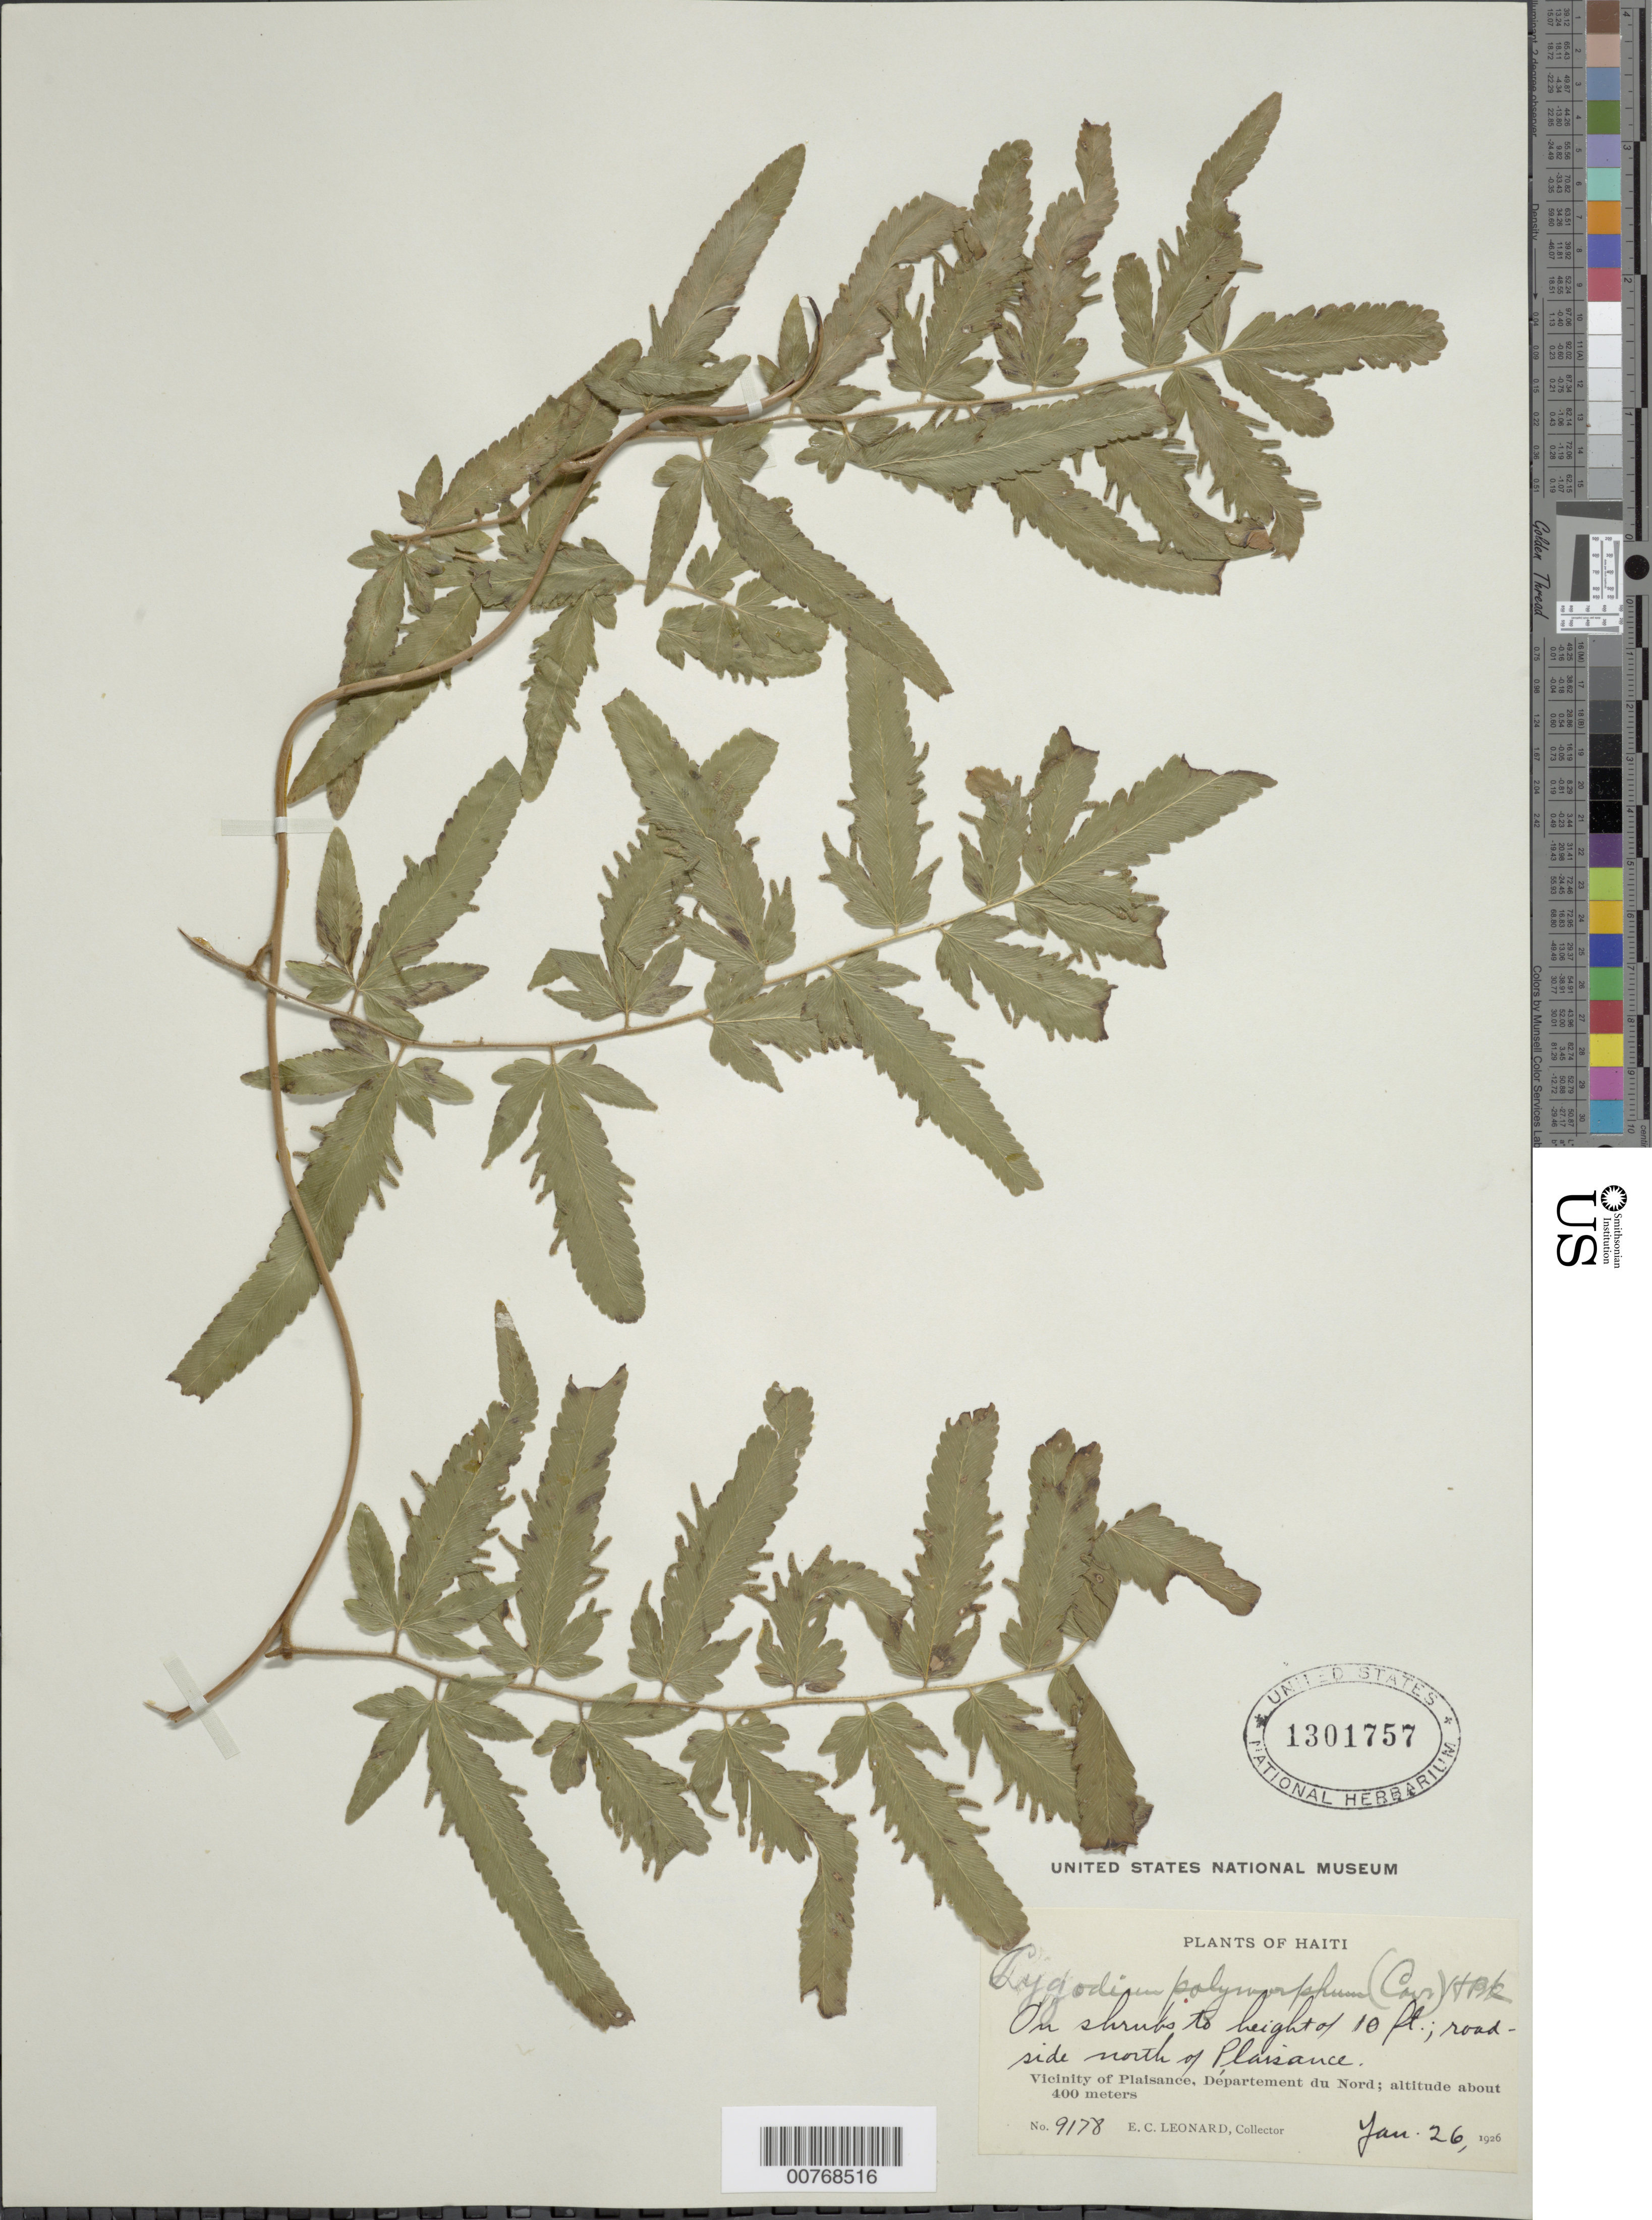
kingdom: Plantae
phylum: Tracheophyta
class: Polypodiopsida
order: Schizaeales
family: Lygodiaceae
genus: Lygodium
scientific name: Lygodium venustum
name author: Sw.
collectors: E. C. Leonard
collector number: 9178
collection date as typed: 26 Jan 1926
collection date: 1926-01-26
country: Haiti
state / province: Nord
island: Hispaniola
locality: Vicinity of Plaisance, Departement du Nord. Road N of Plaisance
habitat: On shrubs to 10 ft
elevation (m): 400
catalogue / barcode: US 1301757